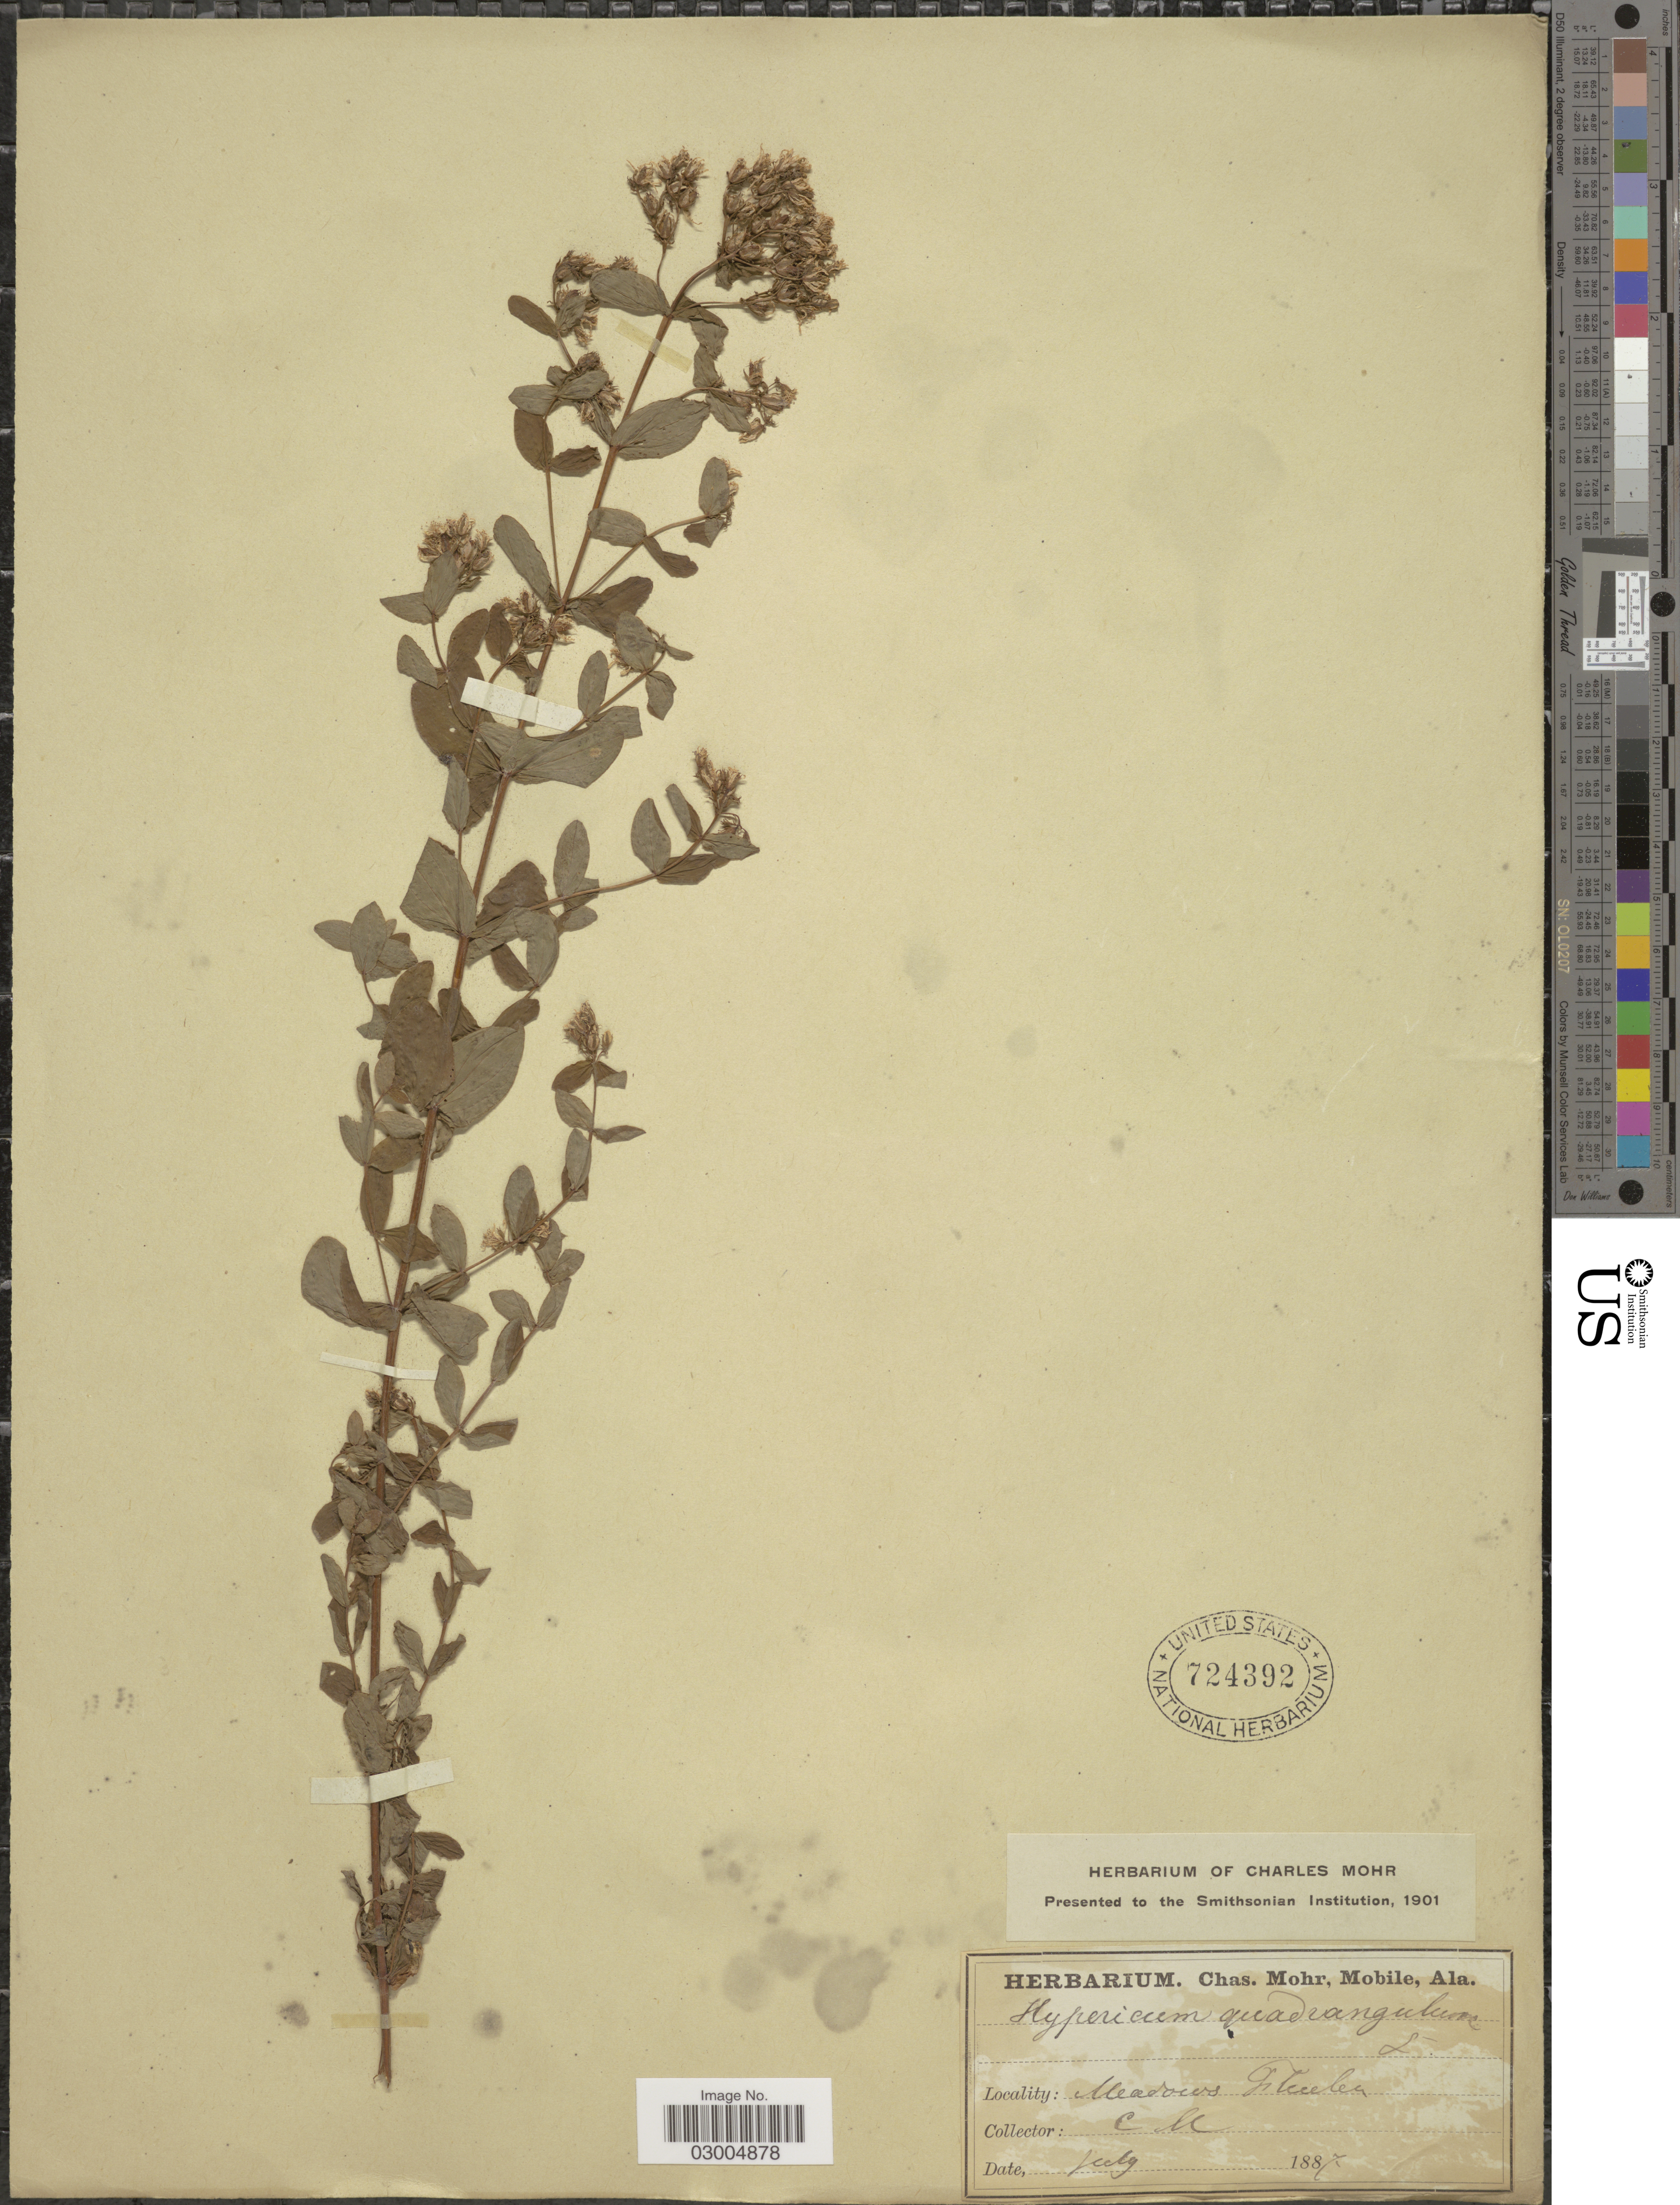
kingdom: Plantae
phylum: Tracheophyta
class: Magnoliopsida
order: Malpighiales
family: Hypericaceae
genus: Hypericum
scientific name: Hypericum quadrangulum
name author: L.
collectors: Mohr, C. T. (herbarium)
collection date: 1887-07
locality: Meadows Wheeler. [interpreted]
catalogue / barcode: US 724392